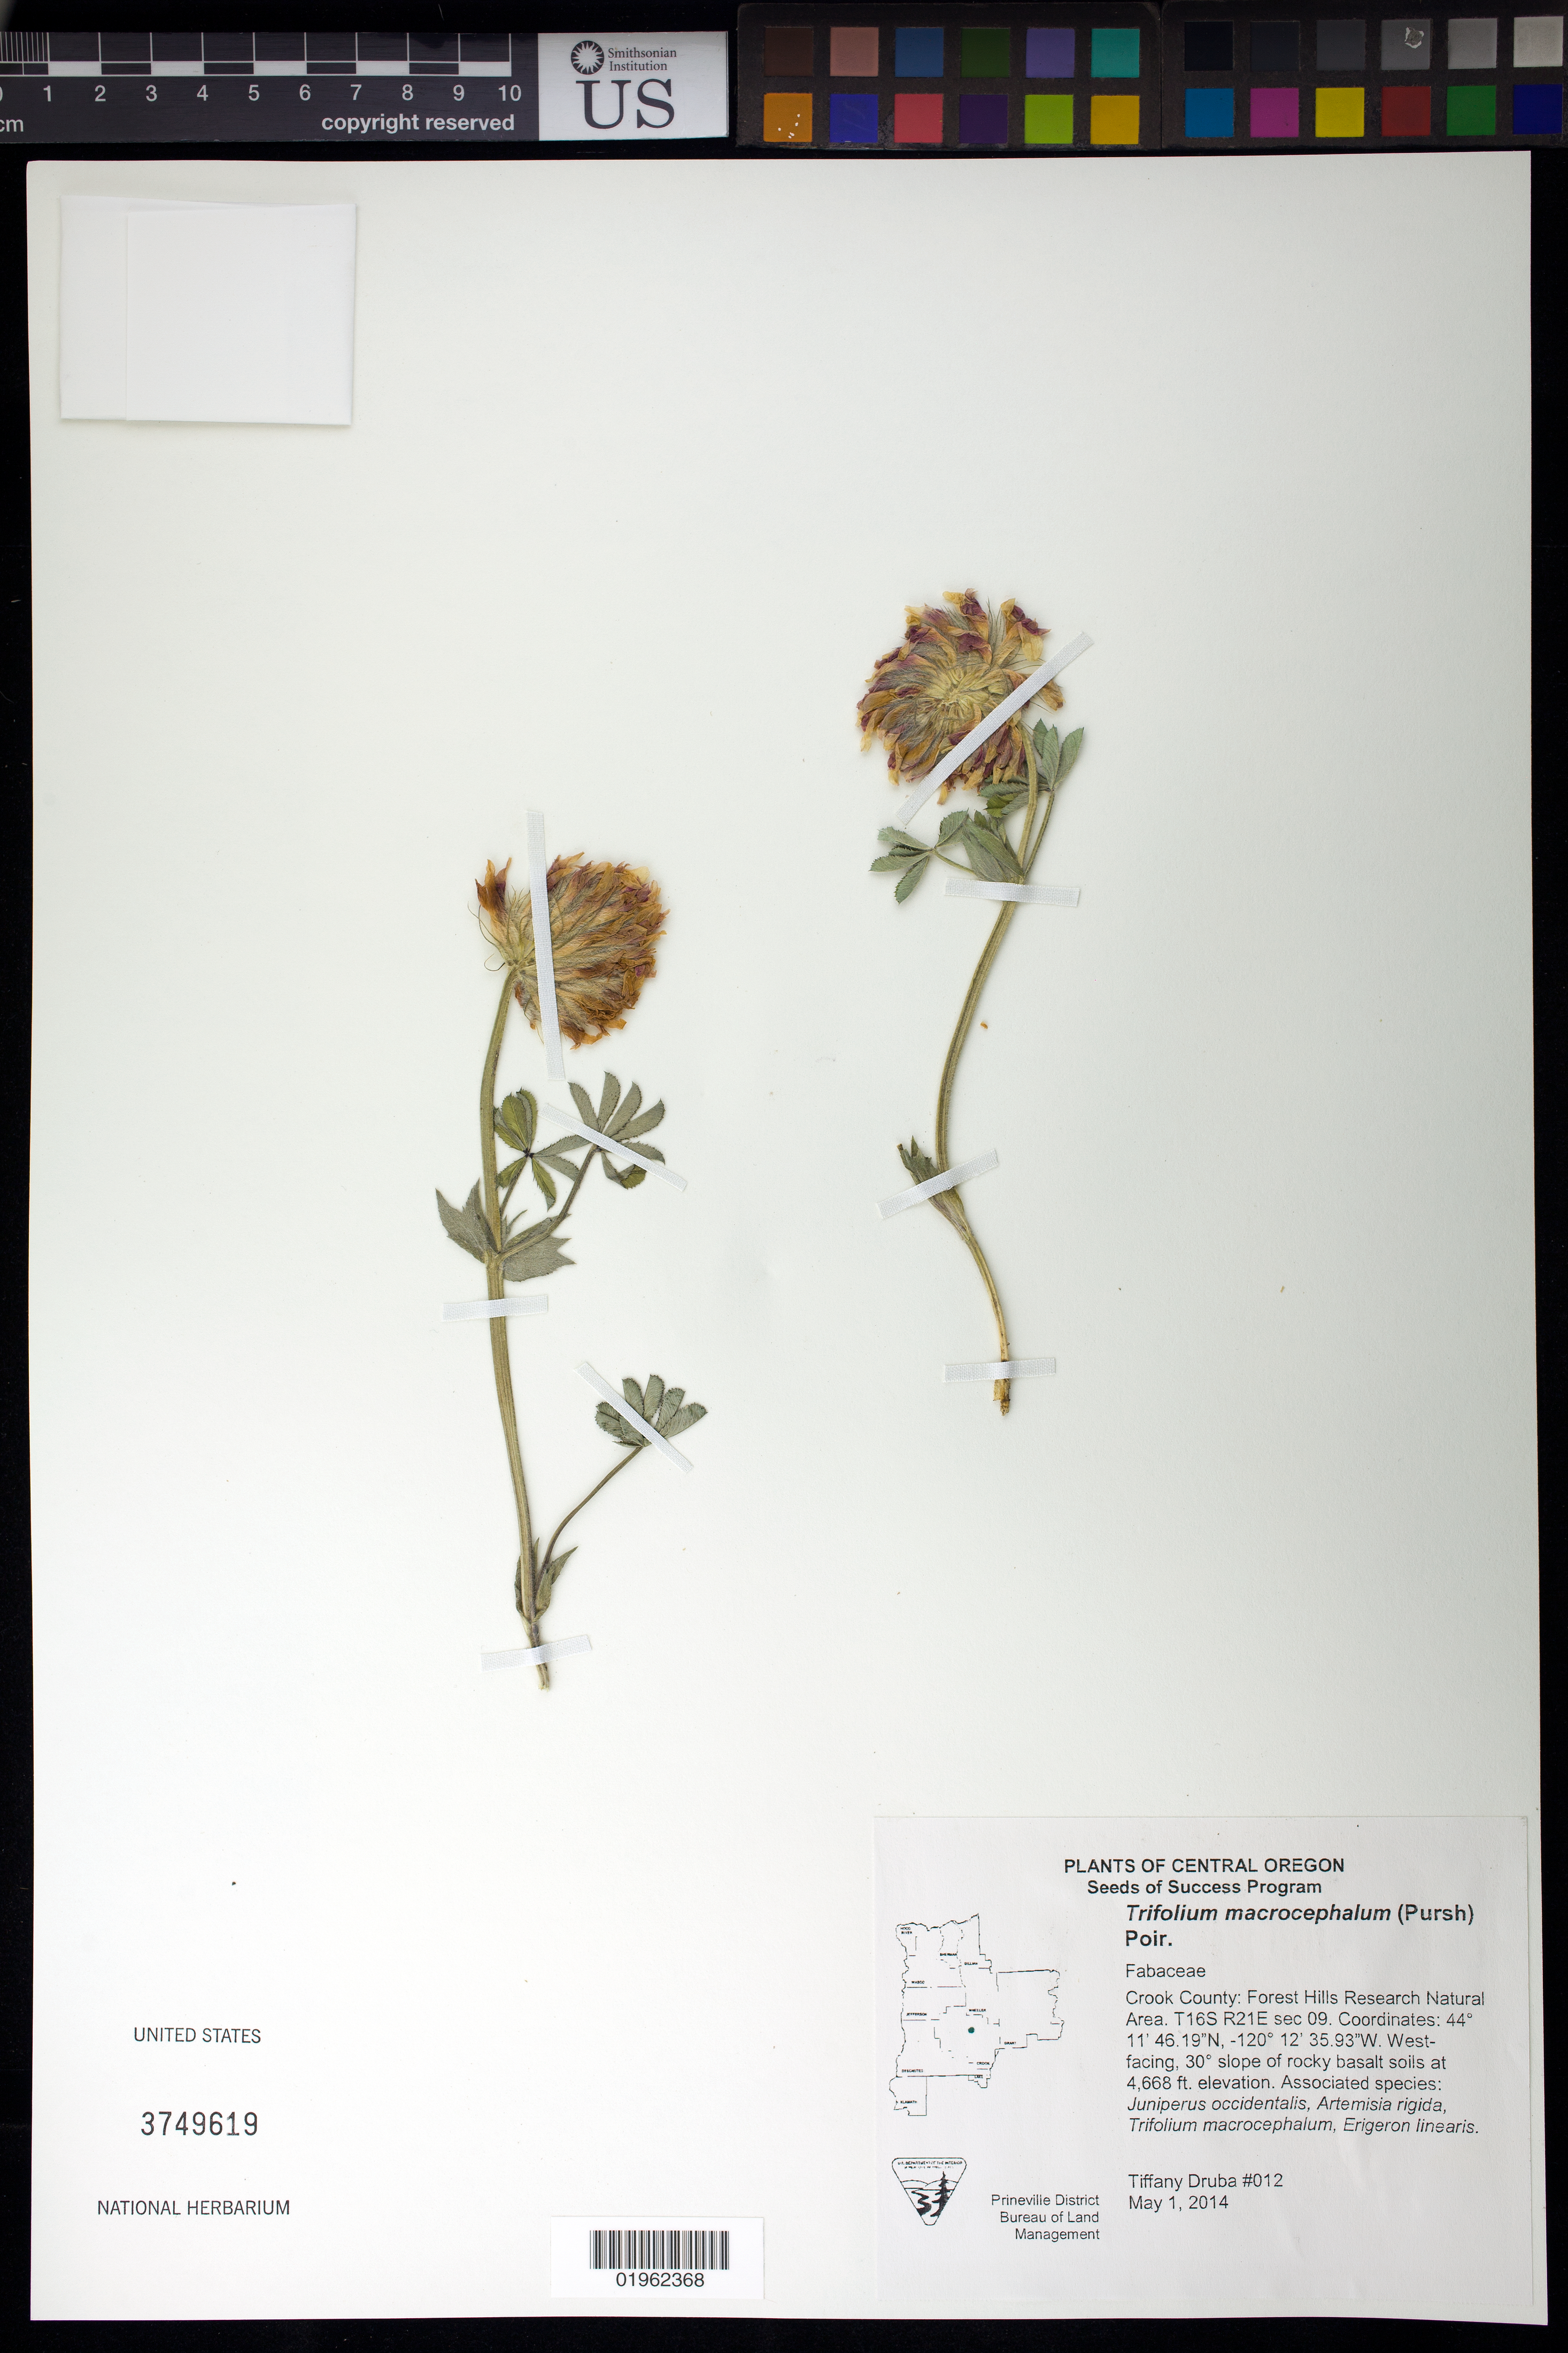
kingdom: Plantae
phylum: Tracheophyta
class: Magnoliopsida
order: Fabales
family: Fabaceae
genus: Trifolium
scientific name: Trifolium macrocephalum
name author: (Pursh) Poir.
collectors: T. Druba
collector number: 012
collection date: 2014-05-01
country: United States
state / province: Oregon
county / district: Crook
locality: Forest HIlls Research Natural Area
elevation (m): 1423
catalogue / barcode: US 3749619